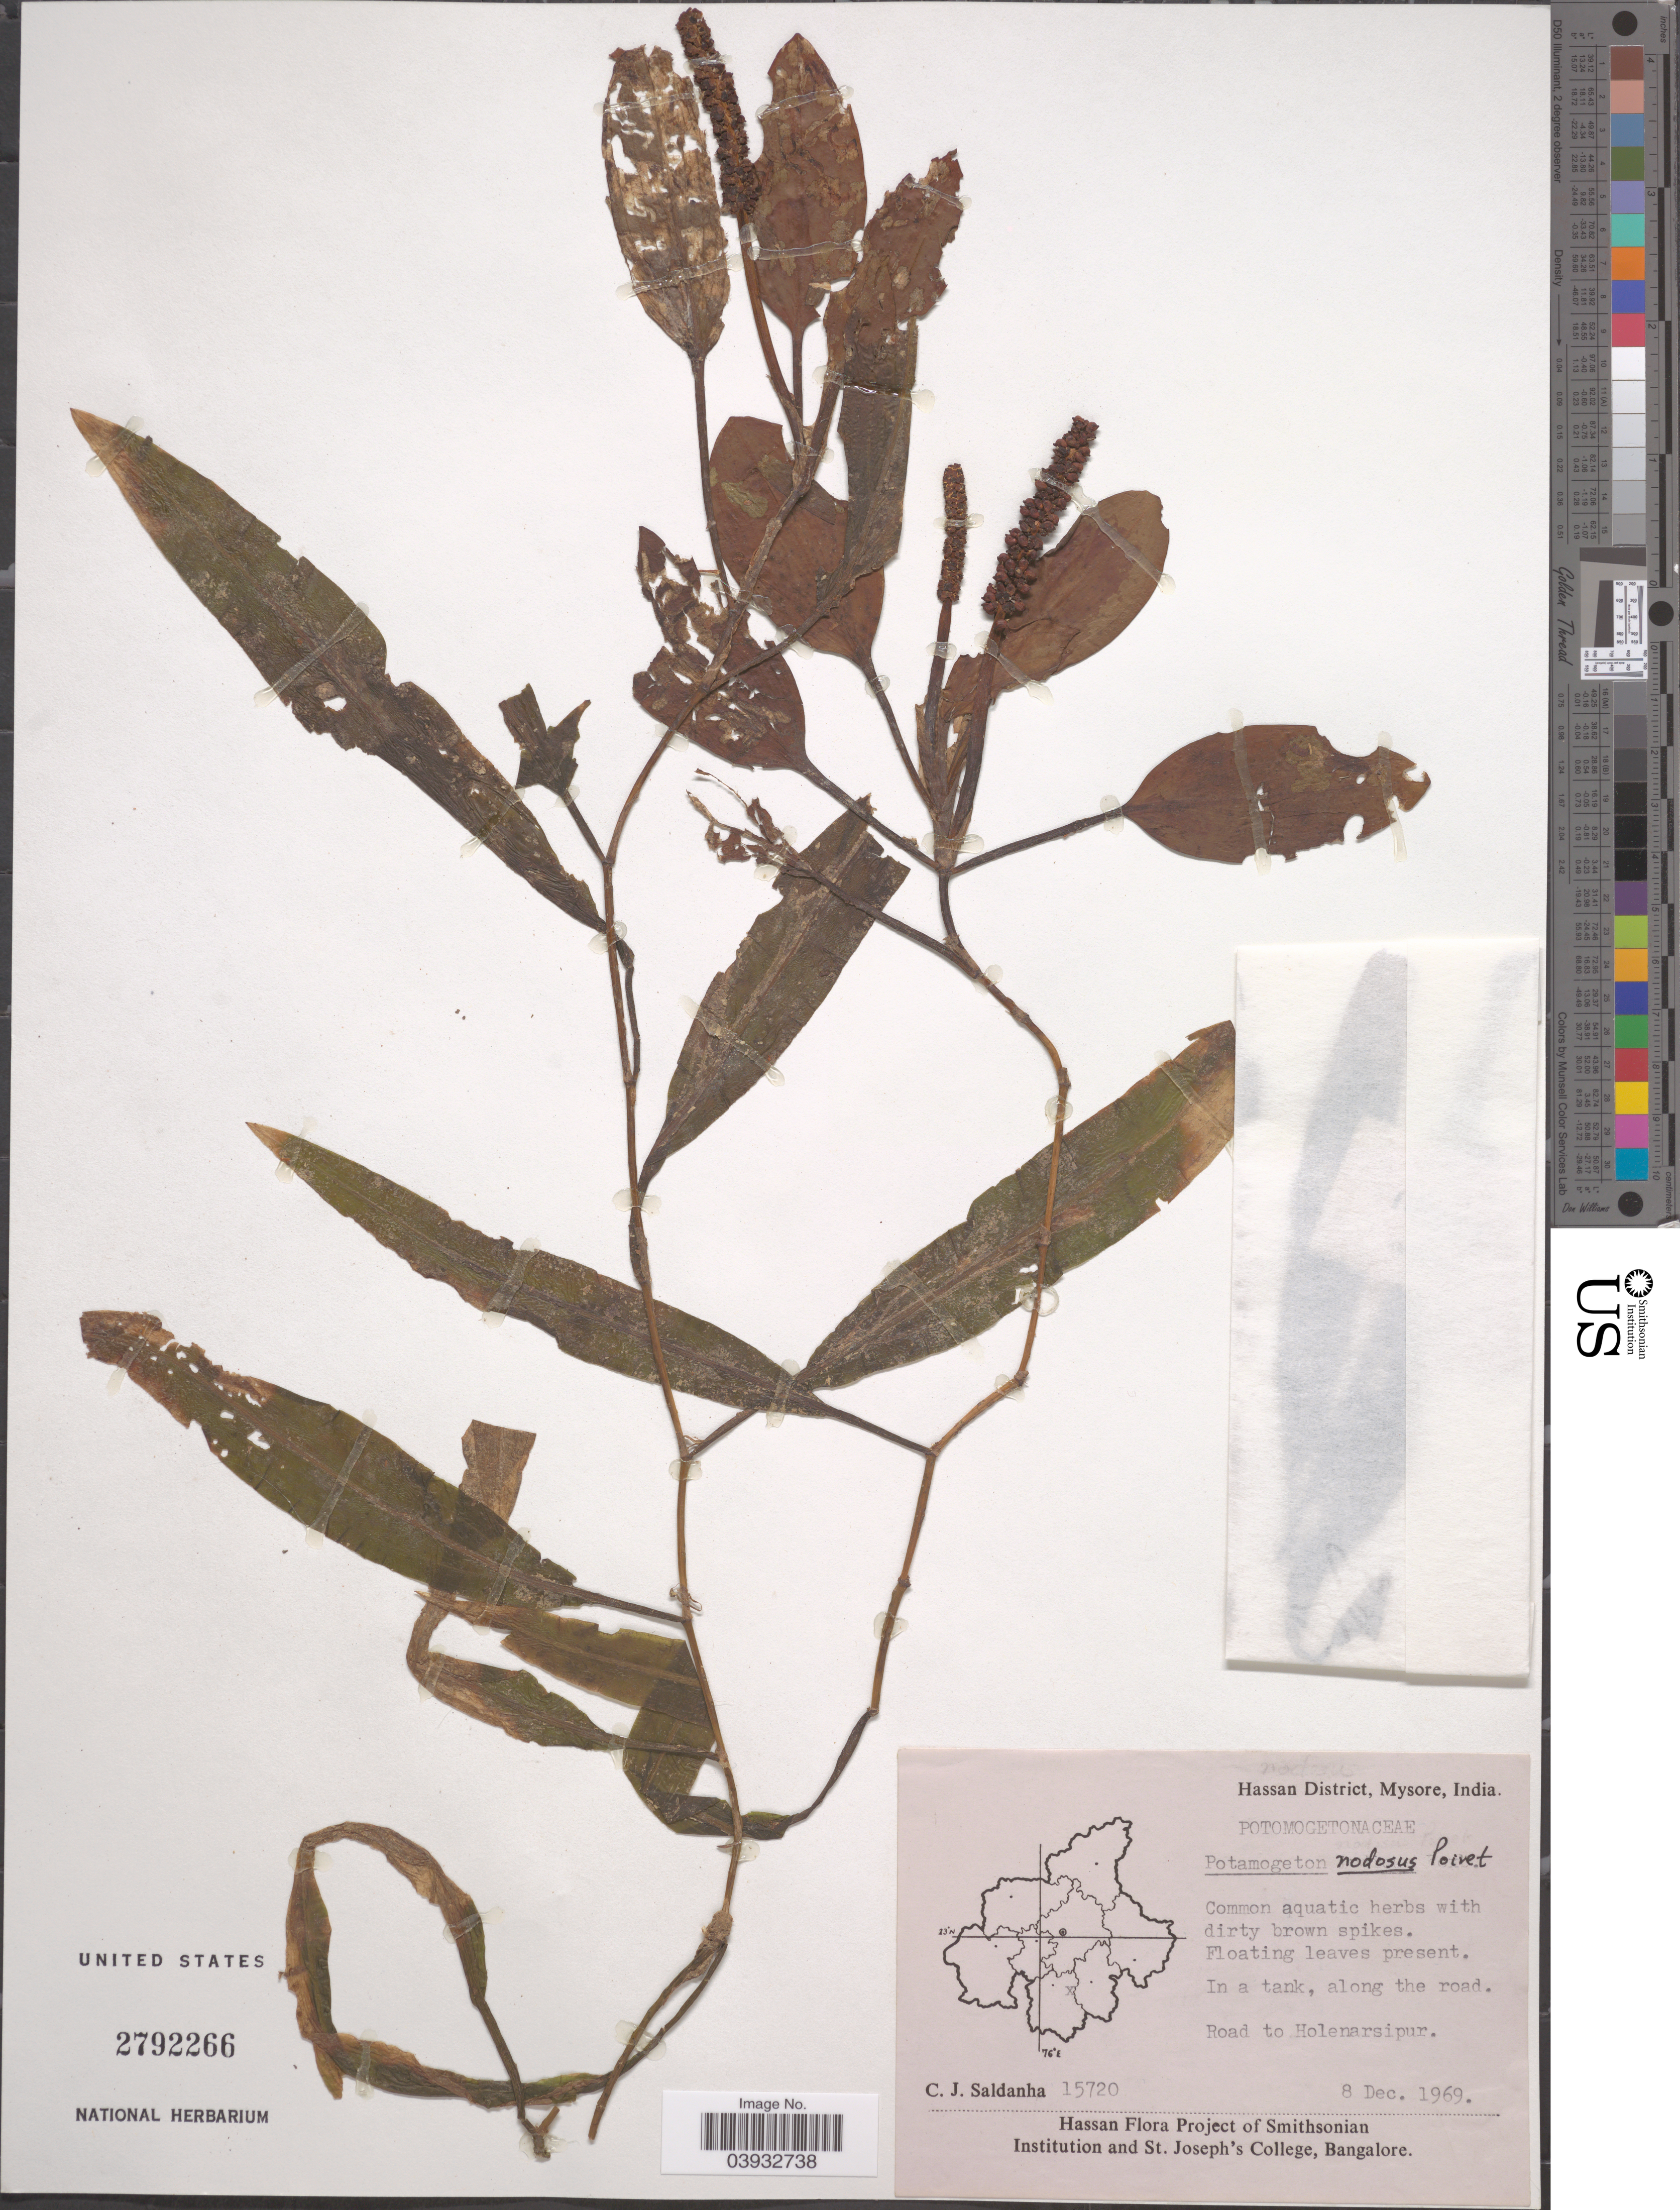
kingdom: Plantae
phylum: Tracheophyta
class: Liliopsida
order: Alismatales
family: Potamogetonaceae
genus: Potamogeton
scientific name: Potamogeton nodosus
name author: Poir.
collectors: C. J. Saldanha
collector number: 15720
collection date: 1969-12-08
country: India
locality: Hassan District, Mysore. In a tank, along the road. Road to Holenarsipur.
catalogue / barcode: US 2792266